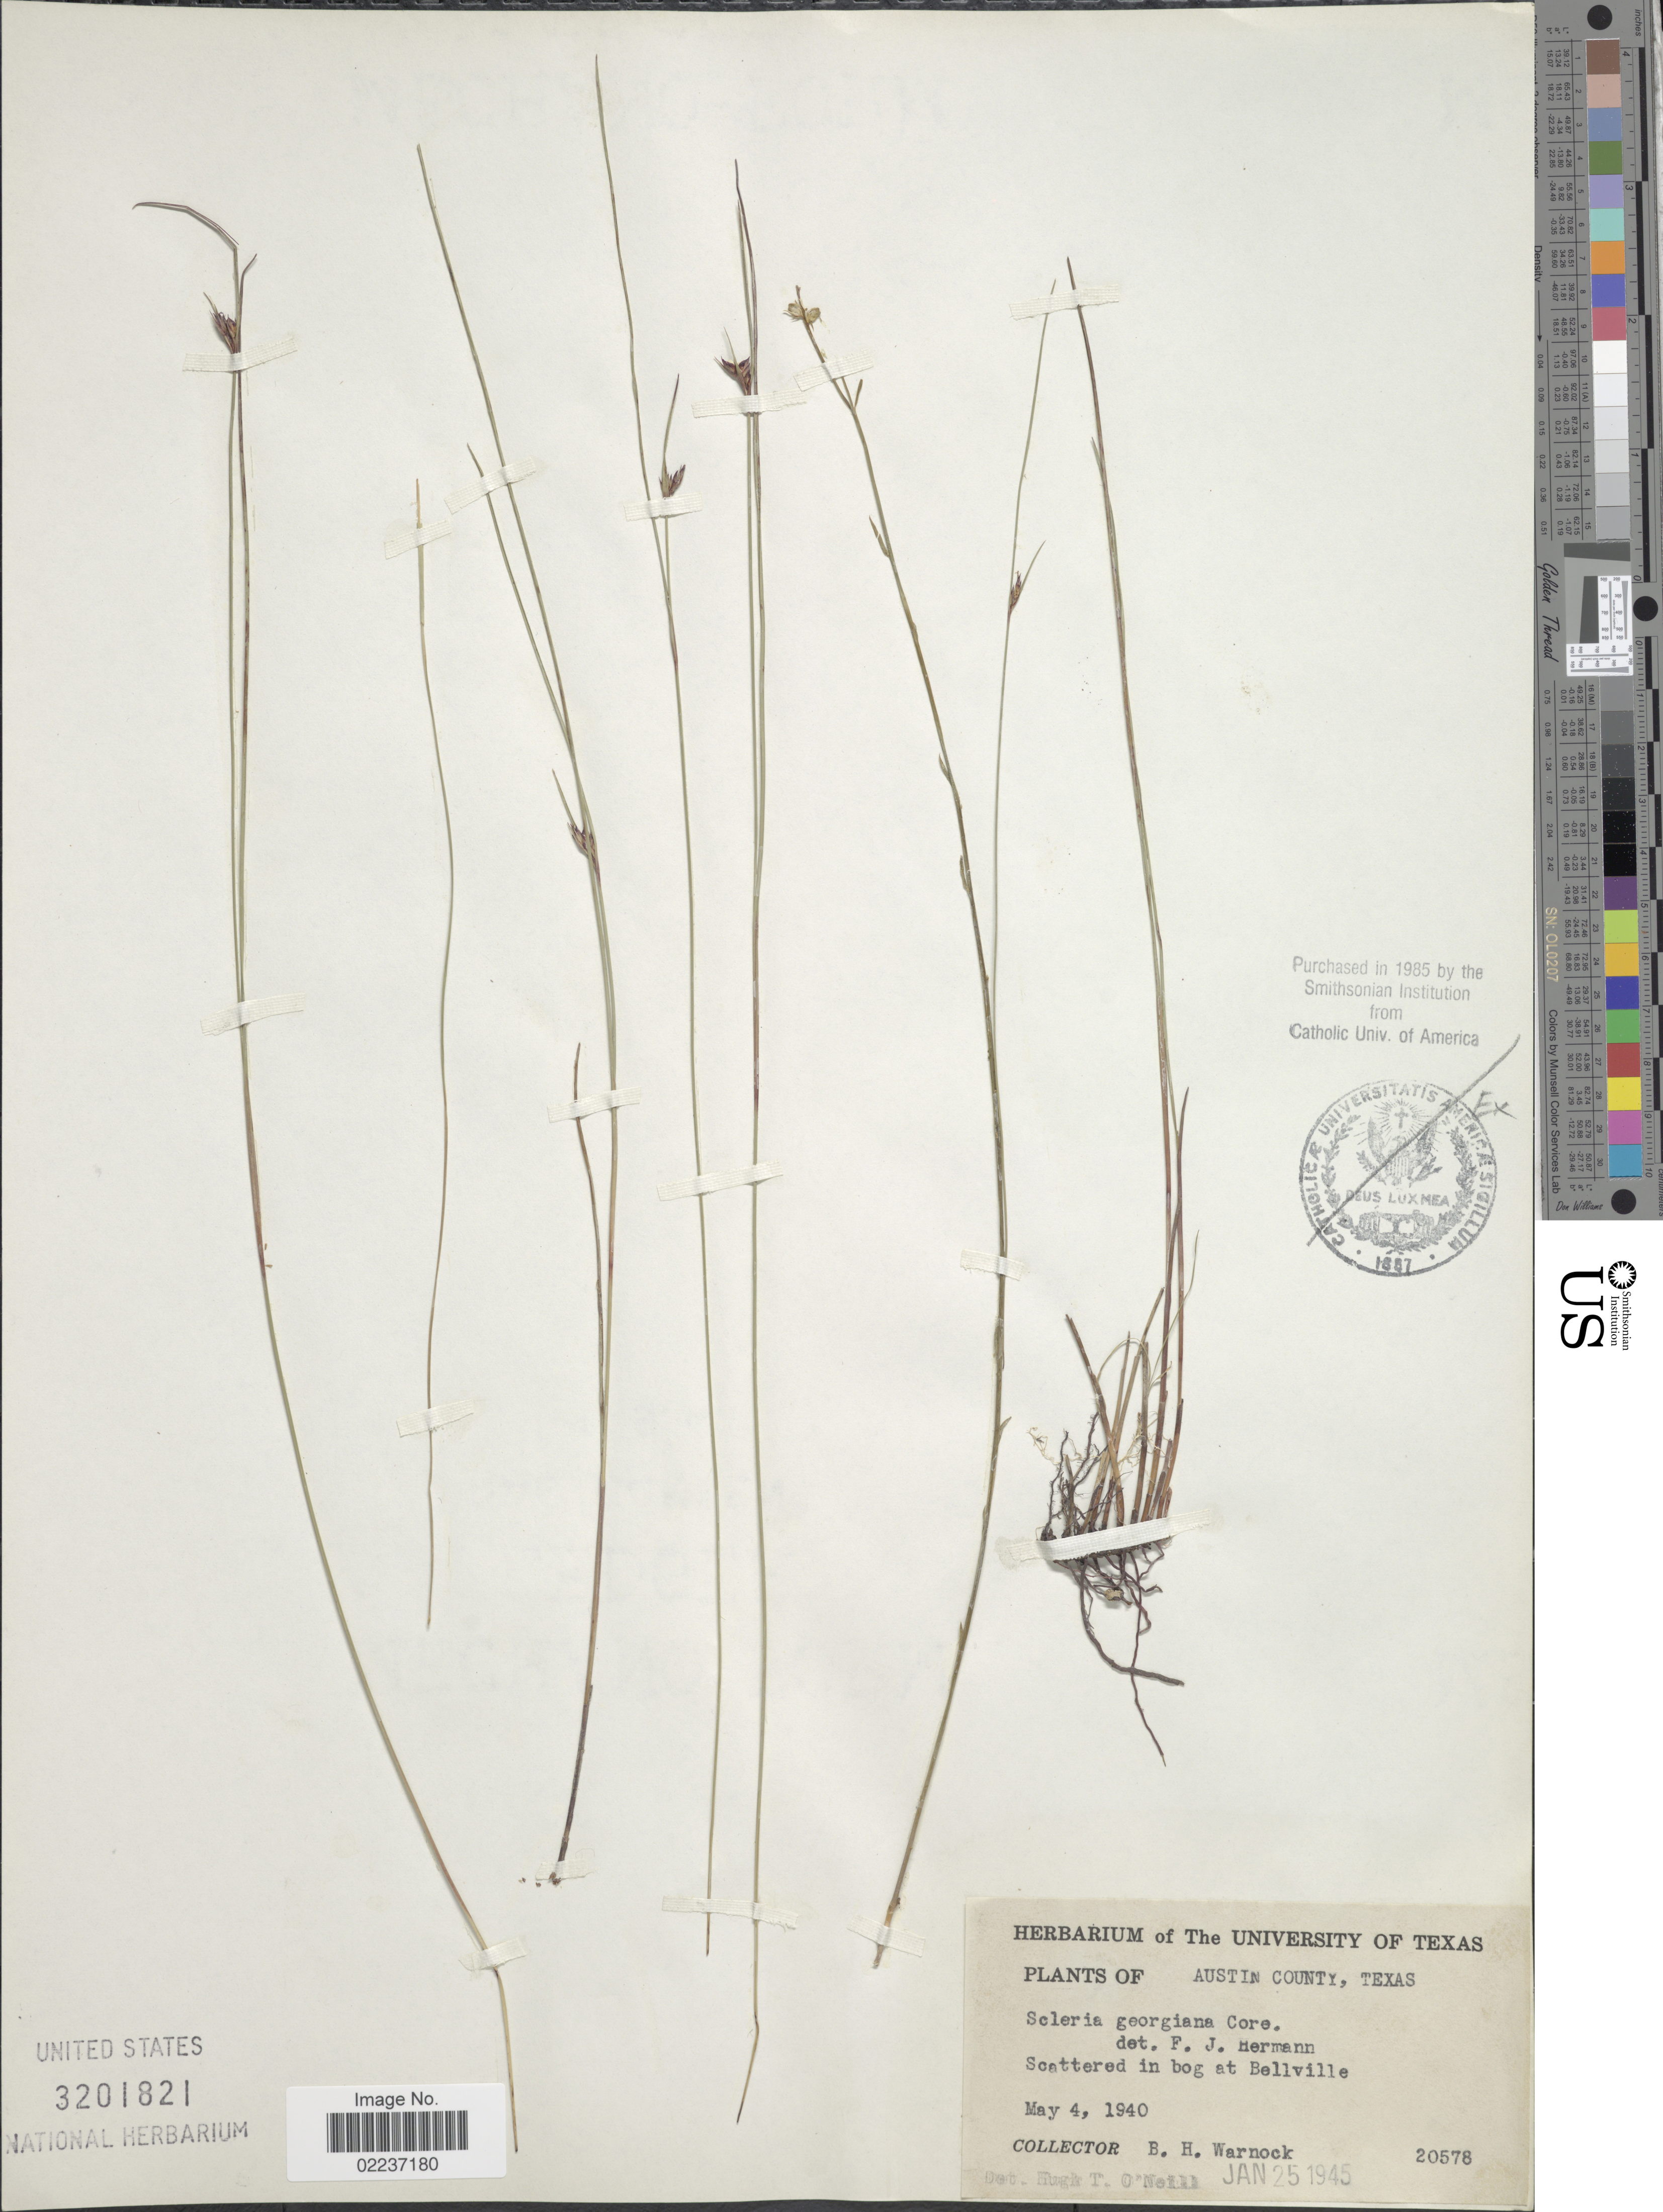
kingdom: Plantae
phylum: Tracheophyta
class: Liliopsida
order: Poales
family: Cyperaceae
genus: Scleria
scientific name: Scleria georgiana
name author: Core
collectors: B. H. Warnock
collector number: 20578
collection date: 1940-05-04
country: United States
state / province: Texas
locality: Austin County, Scattered in bog at Bellville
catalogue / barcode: US 3201821